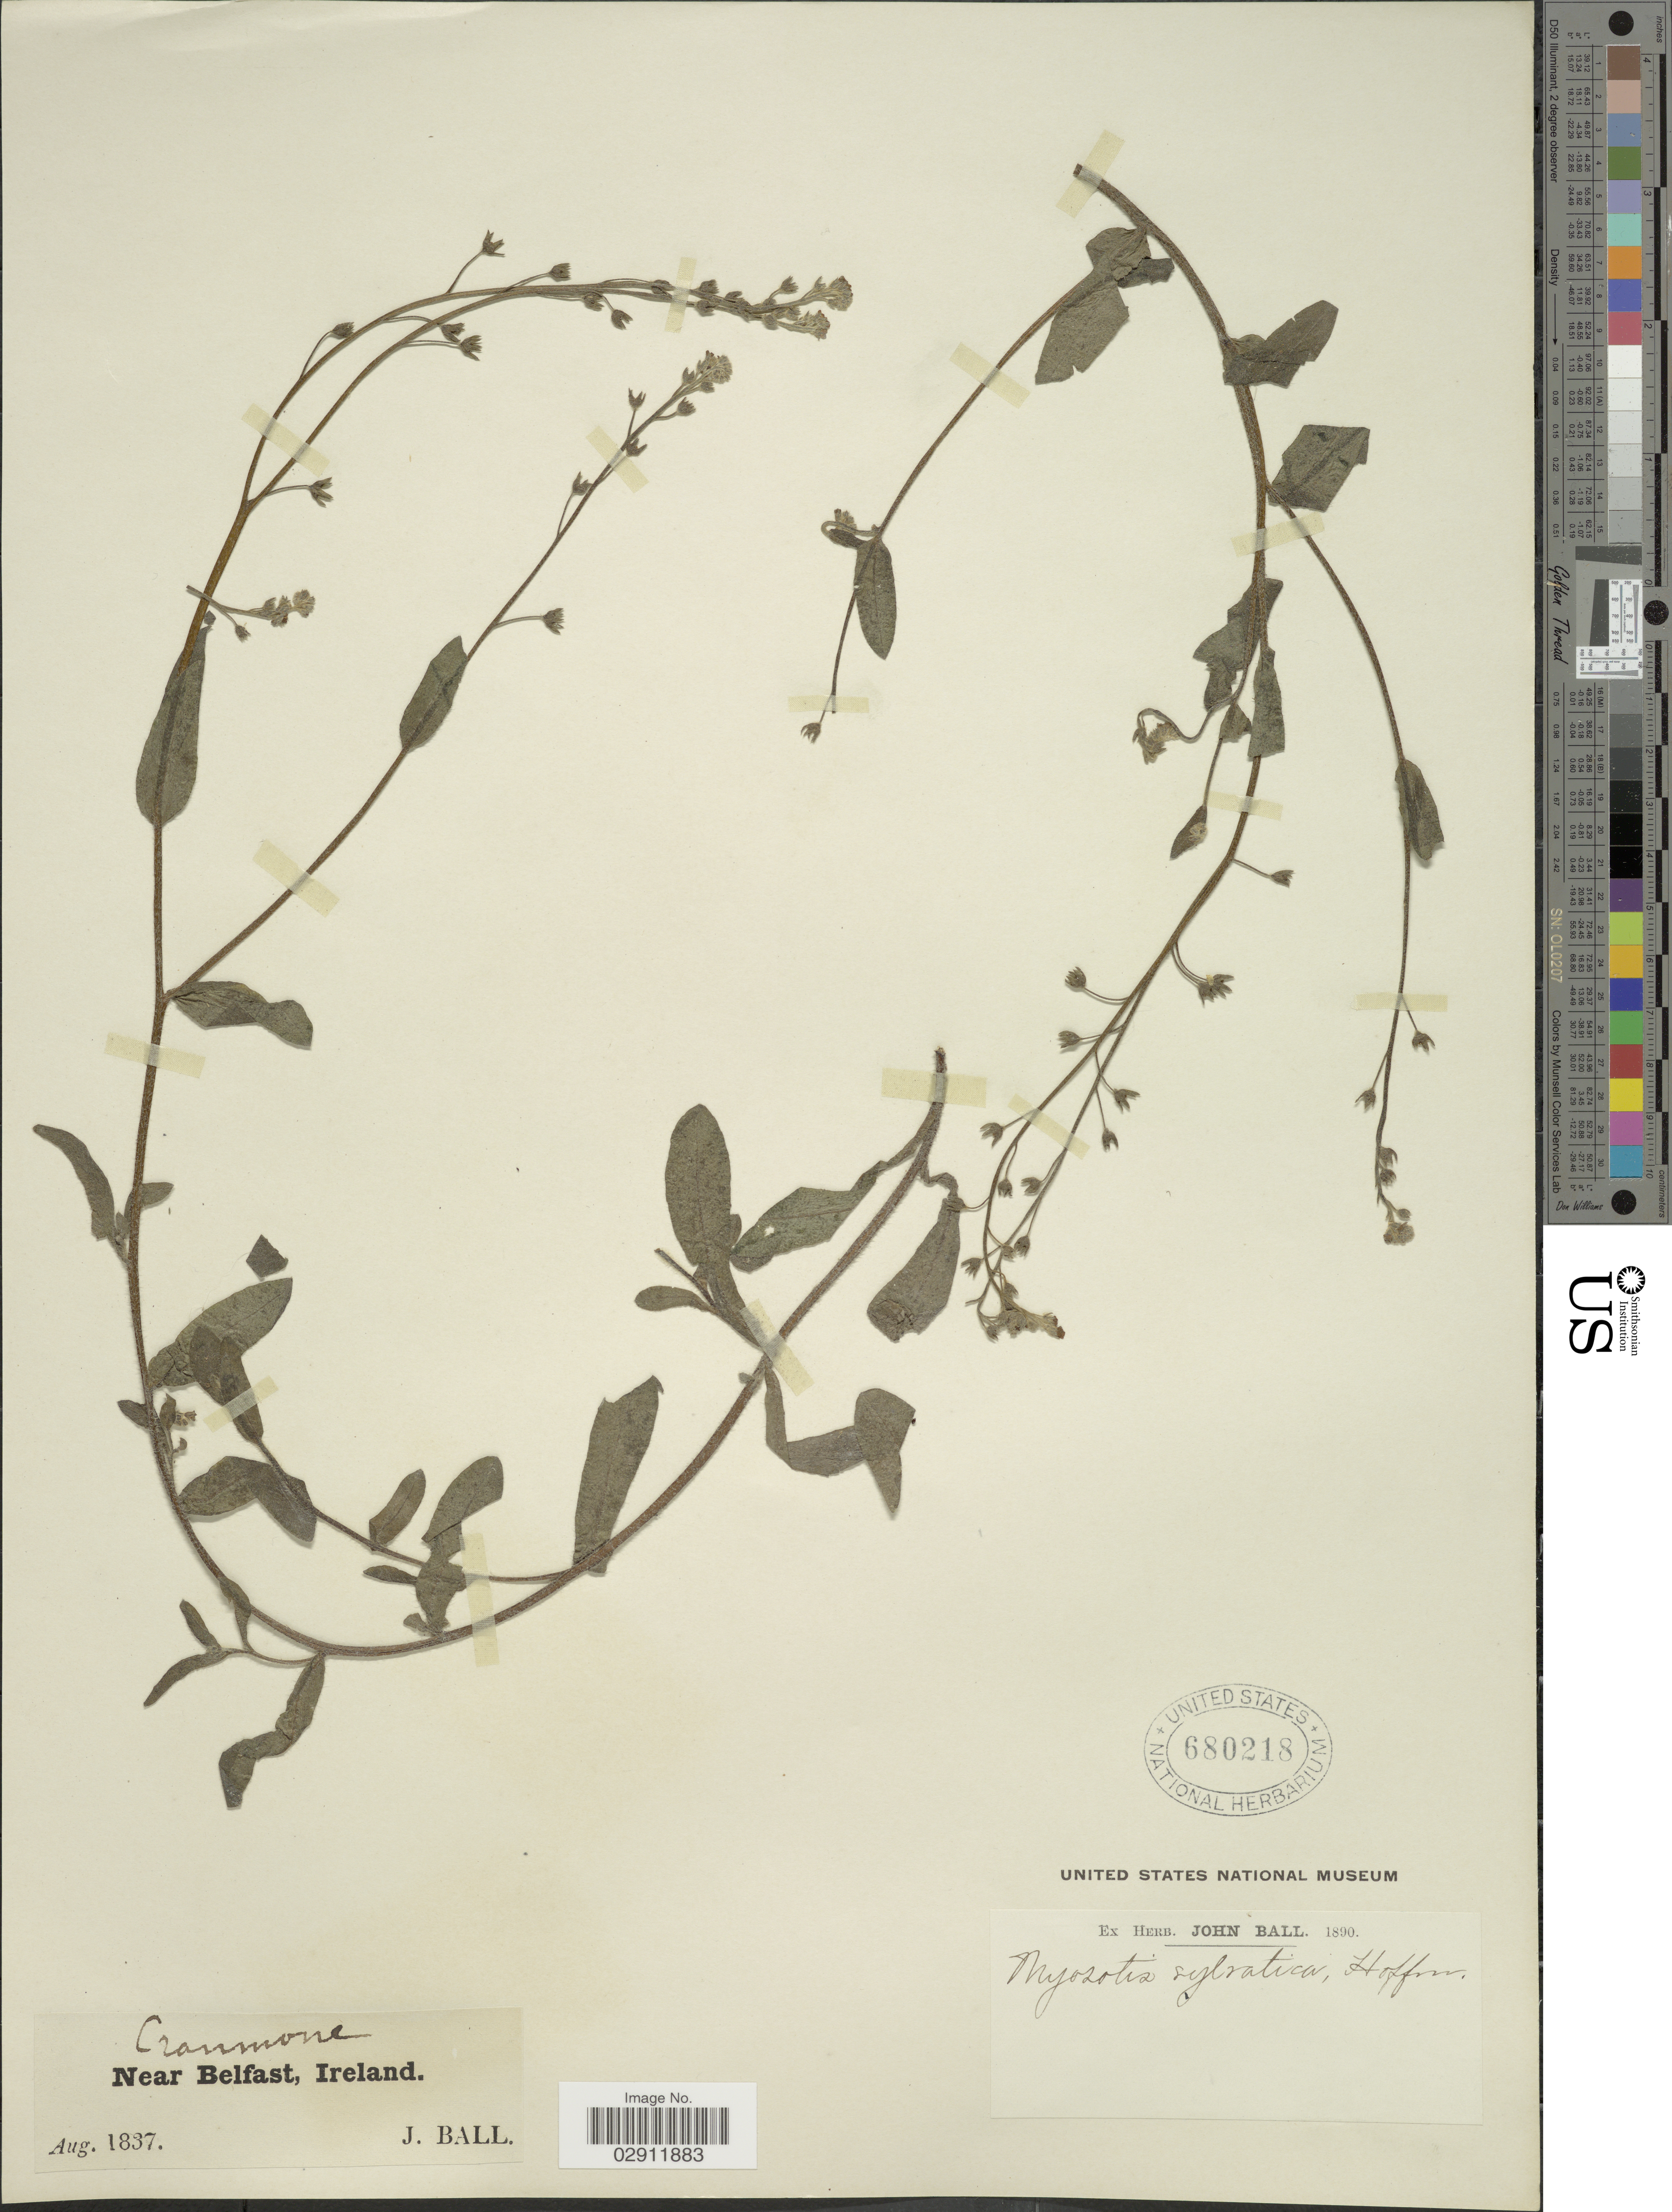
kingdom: Plantae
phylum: Tracheophyta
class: Magnoliopsida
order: Boraginales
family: Boraginaceae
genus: Myosotis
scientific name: Myosotis sylvatica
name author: Ehrh. ex Hoffm.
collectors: J. Ball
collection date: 1837-08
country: Ireland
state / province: Connaught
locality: Cranmore, near Belfast.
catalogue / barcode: US 680218